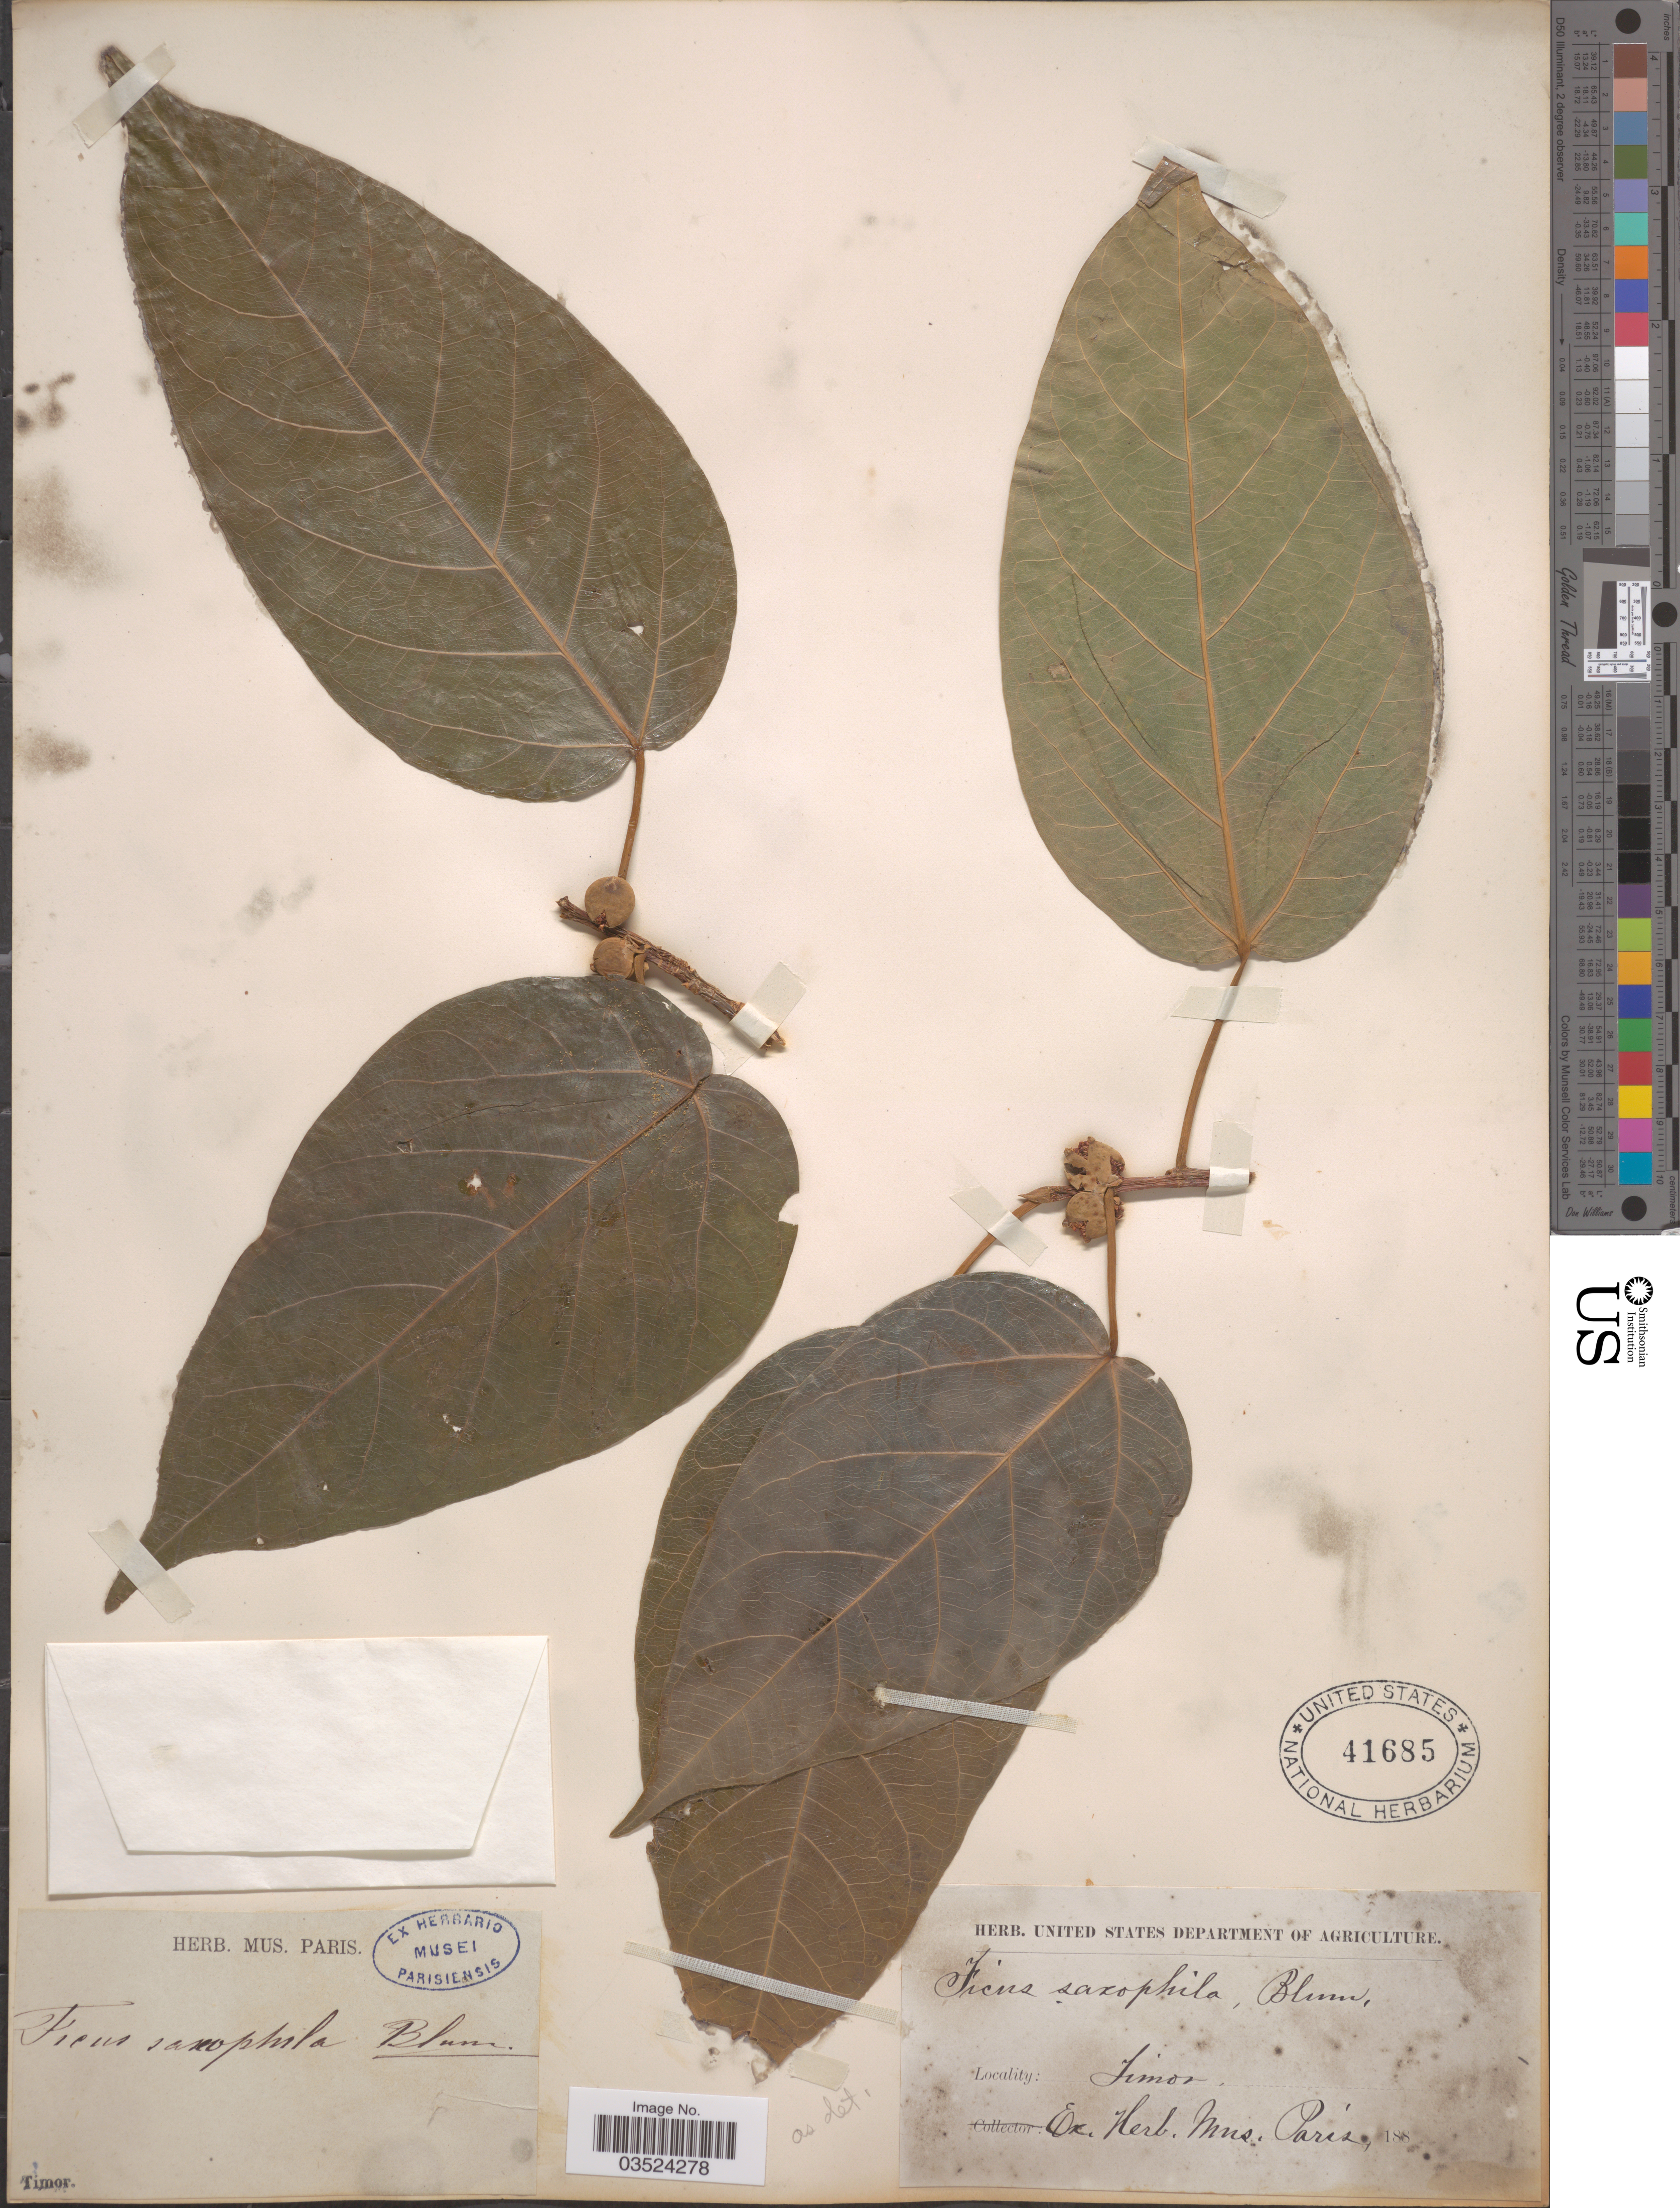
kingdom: Plantae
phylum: Tracheophyta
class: Magnoliopsida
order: Rosales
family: Moraceae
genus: Ficus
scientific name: Ficus saxophila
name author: Blume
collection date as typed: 188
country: East Timor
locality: Timor.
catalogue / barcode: US 41685